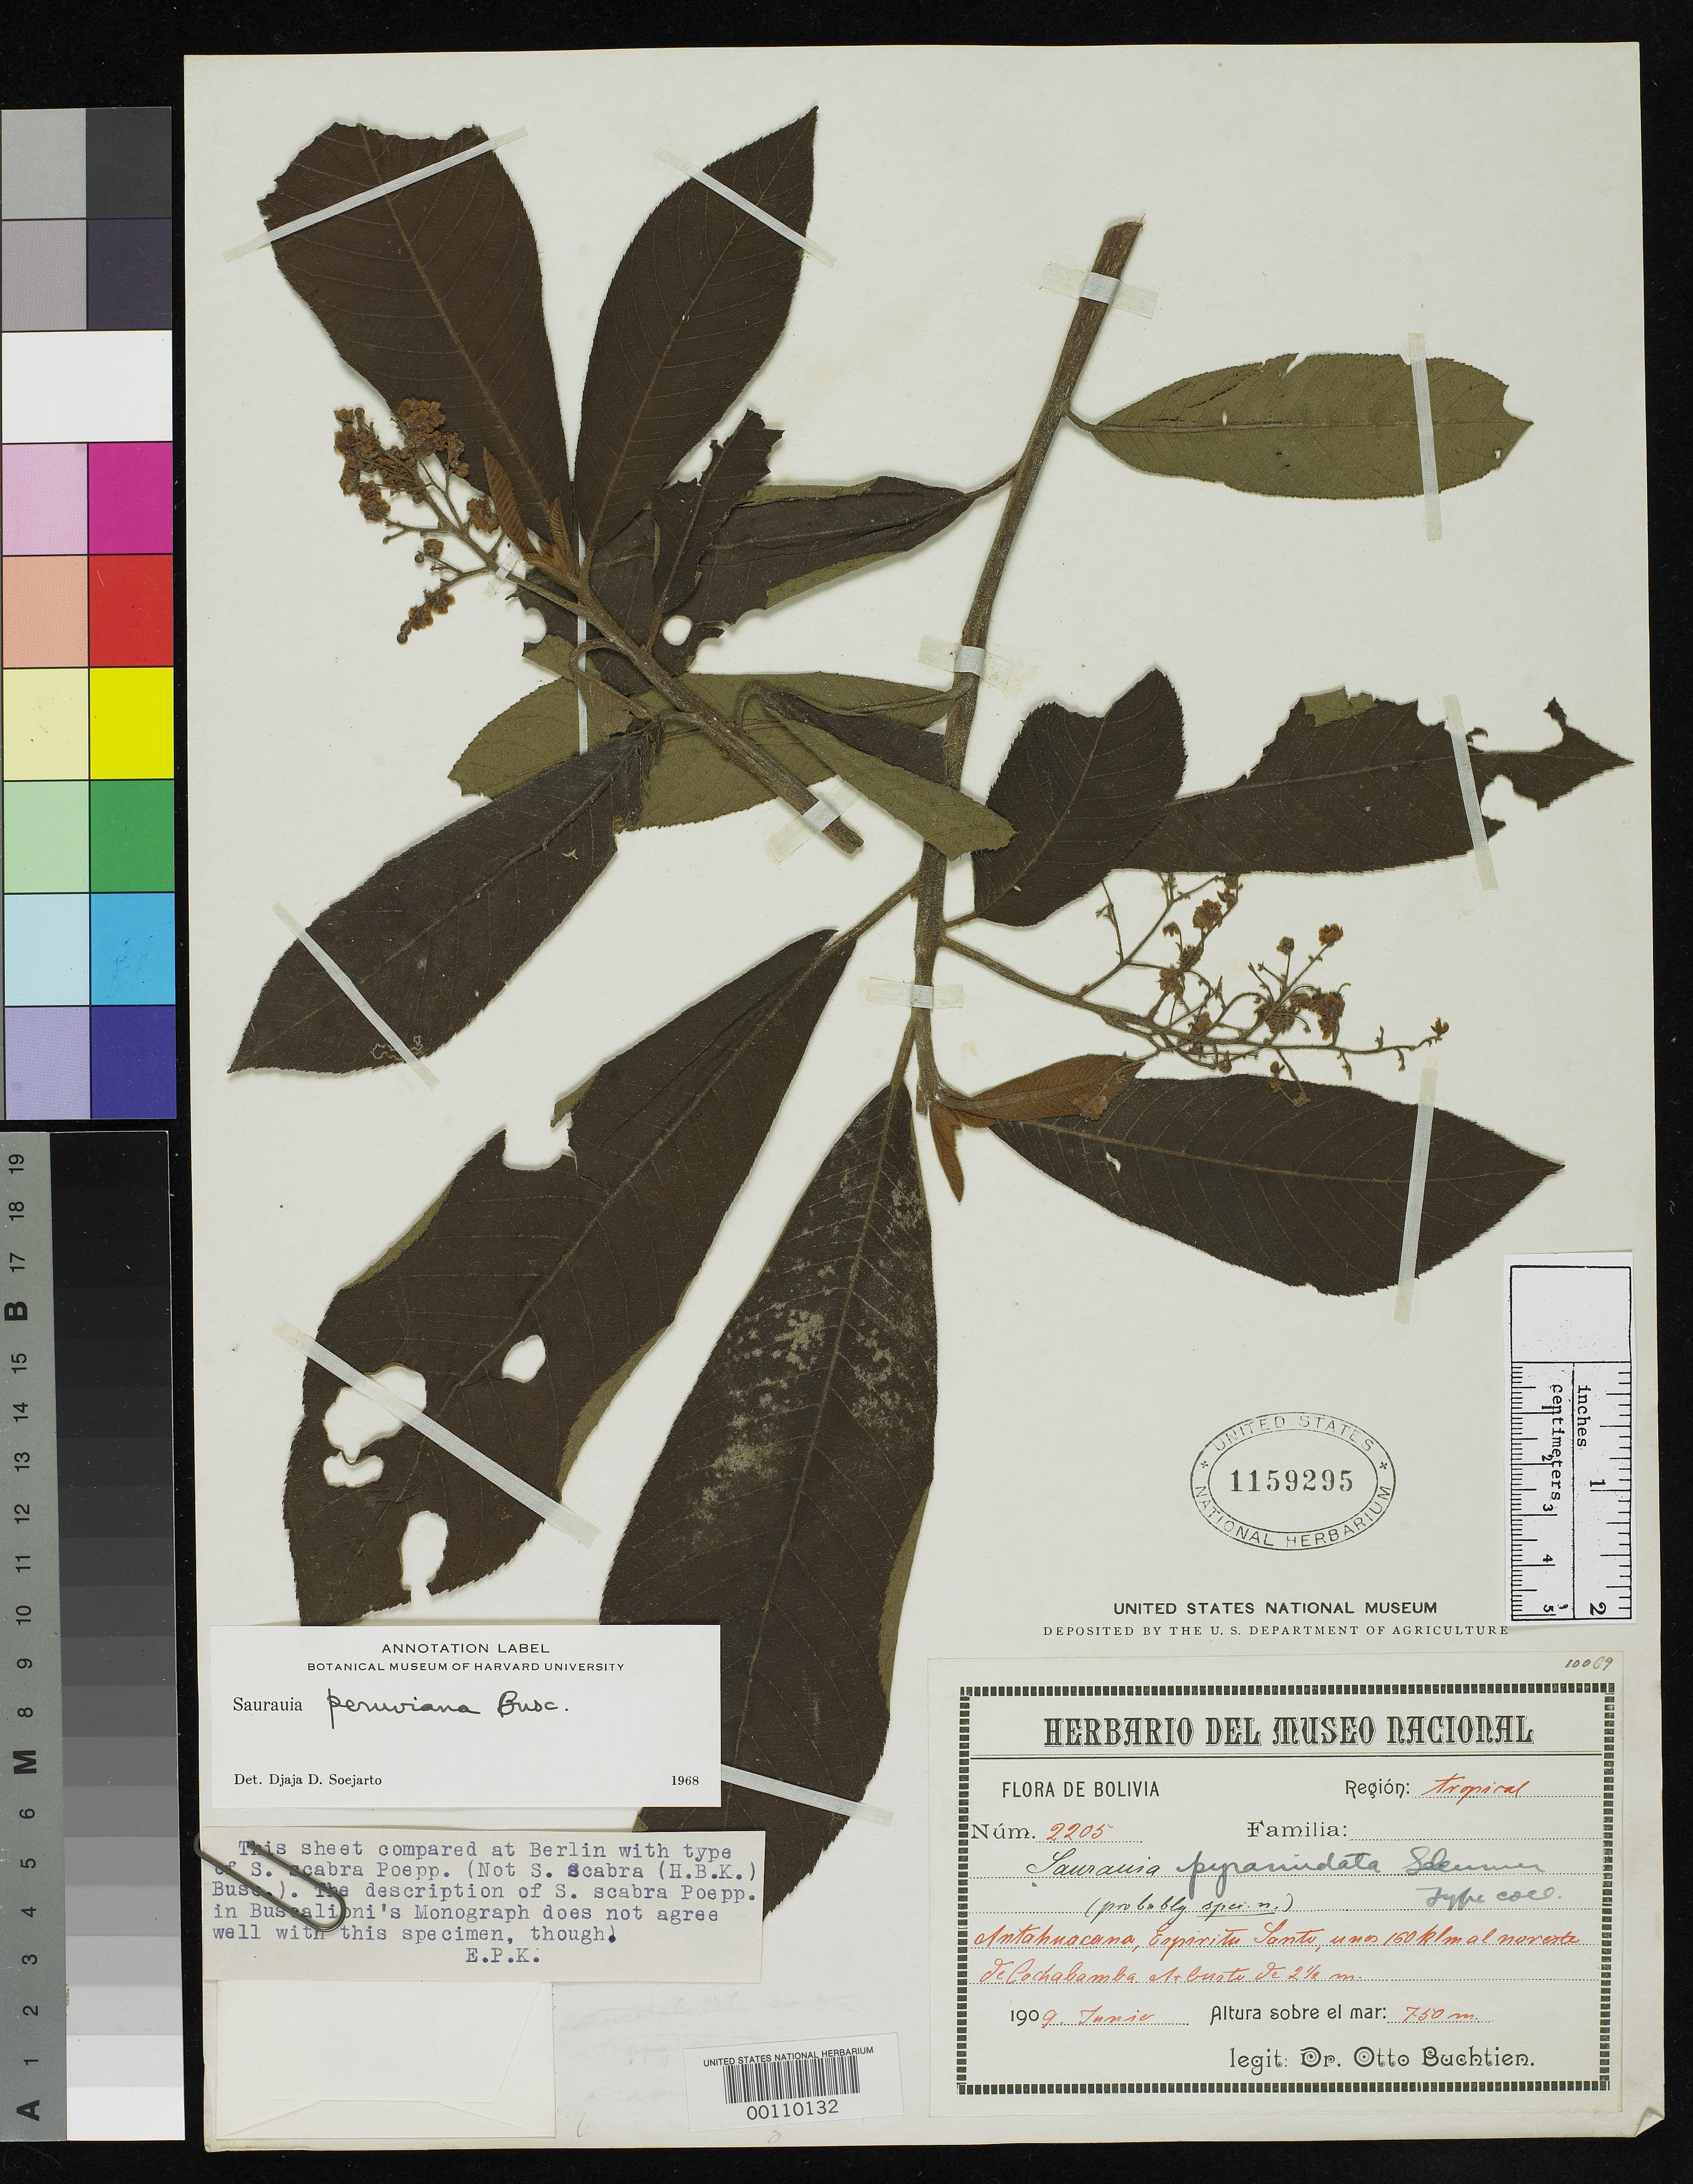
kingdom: Plantae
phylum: Tracheophyta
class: Magnoliopsida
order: Ericales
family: Actinidiaceae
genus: Saurauia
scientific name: Saurauia pyramidata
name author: Sleumer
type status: Lectotype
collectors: O. Buchtien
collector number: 2205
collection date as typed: Jun 1909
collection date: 1909-06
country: Bolivia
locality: Antahuacarnu in Espirito Santo-tal.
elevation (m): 750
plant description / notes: Presumably the lectotype but not annotated as such by Soejarto, nor cited by sheet number (US has at least 2 duplicates of this collection).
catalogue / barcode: US 1159295